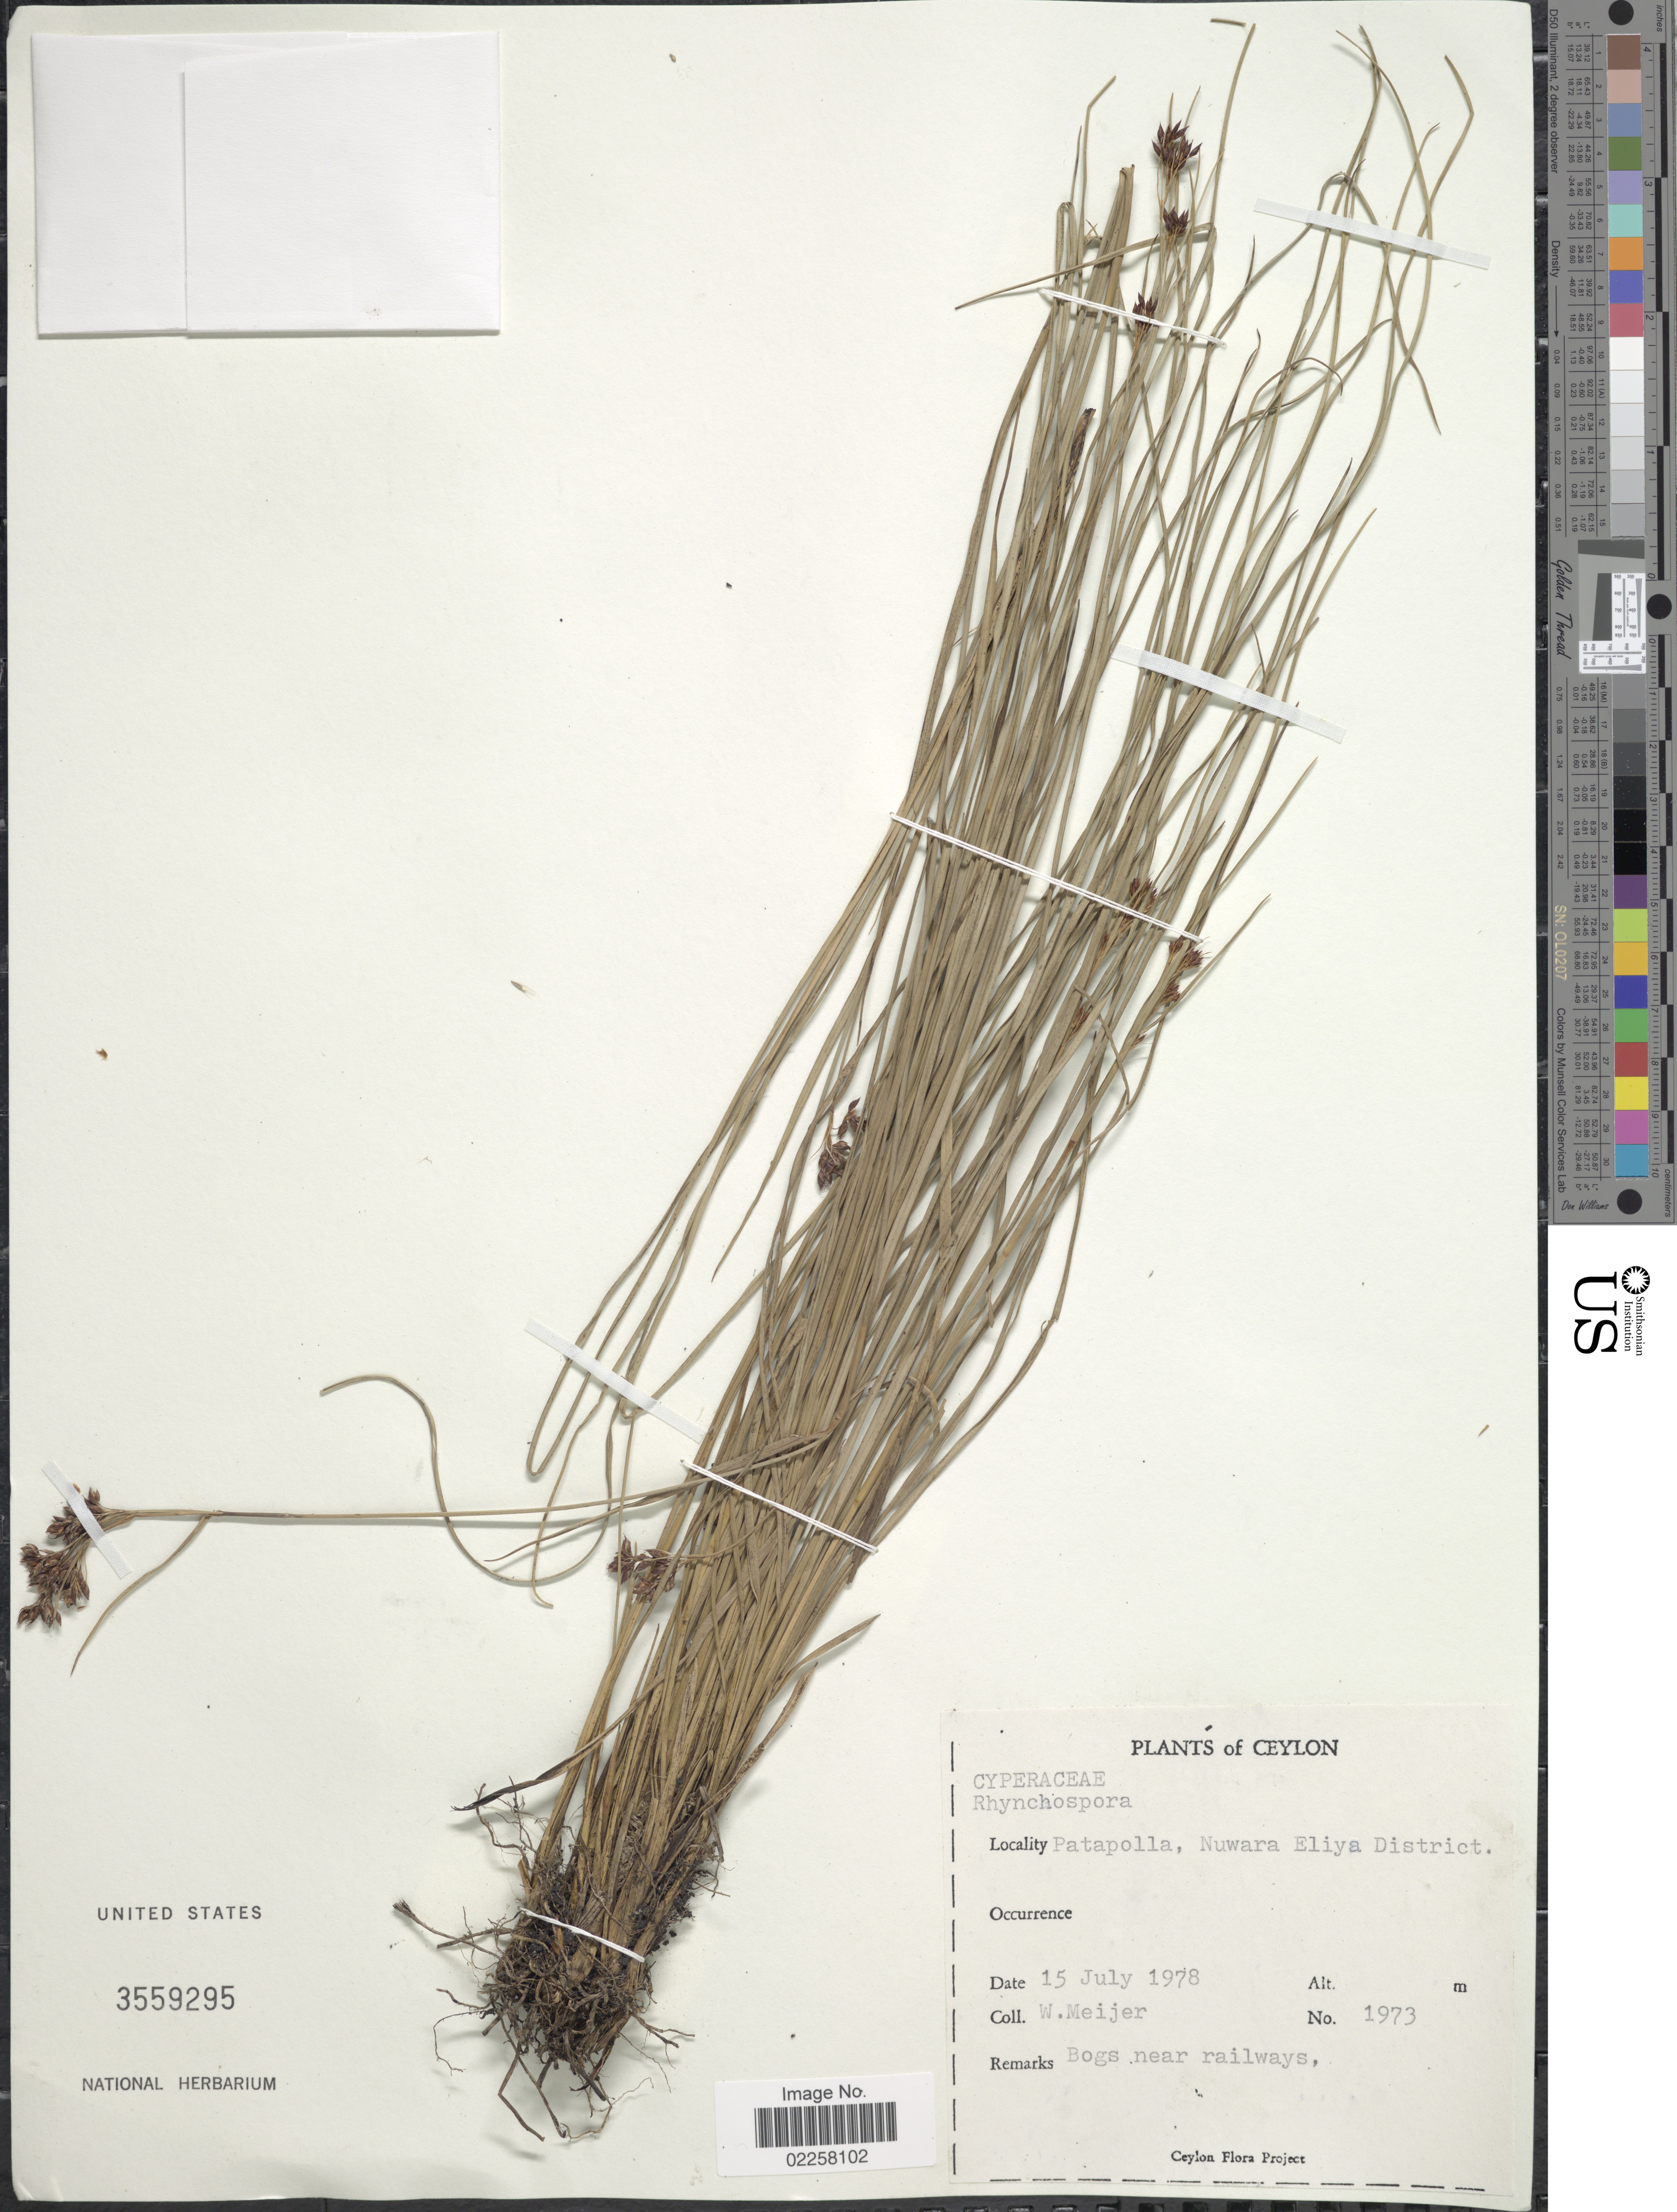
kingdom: Plantae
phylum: Tracheophyta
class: Liliopsida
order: Poales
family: Cyperaceae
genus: Rhynchospora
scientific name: Rhynchospora rugosa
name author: (Vahl) Gale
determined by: Strong, Mark T., (BOT), Smithsonian Institution - National Museum of Natural History (UNITED STATES)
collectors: W. Meijer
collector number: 1973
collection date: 1978-07-15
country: Sri Lanka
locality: Ceylon. Patapolla, Nuwara Eliya District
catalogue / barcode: US 3559295